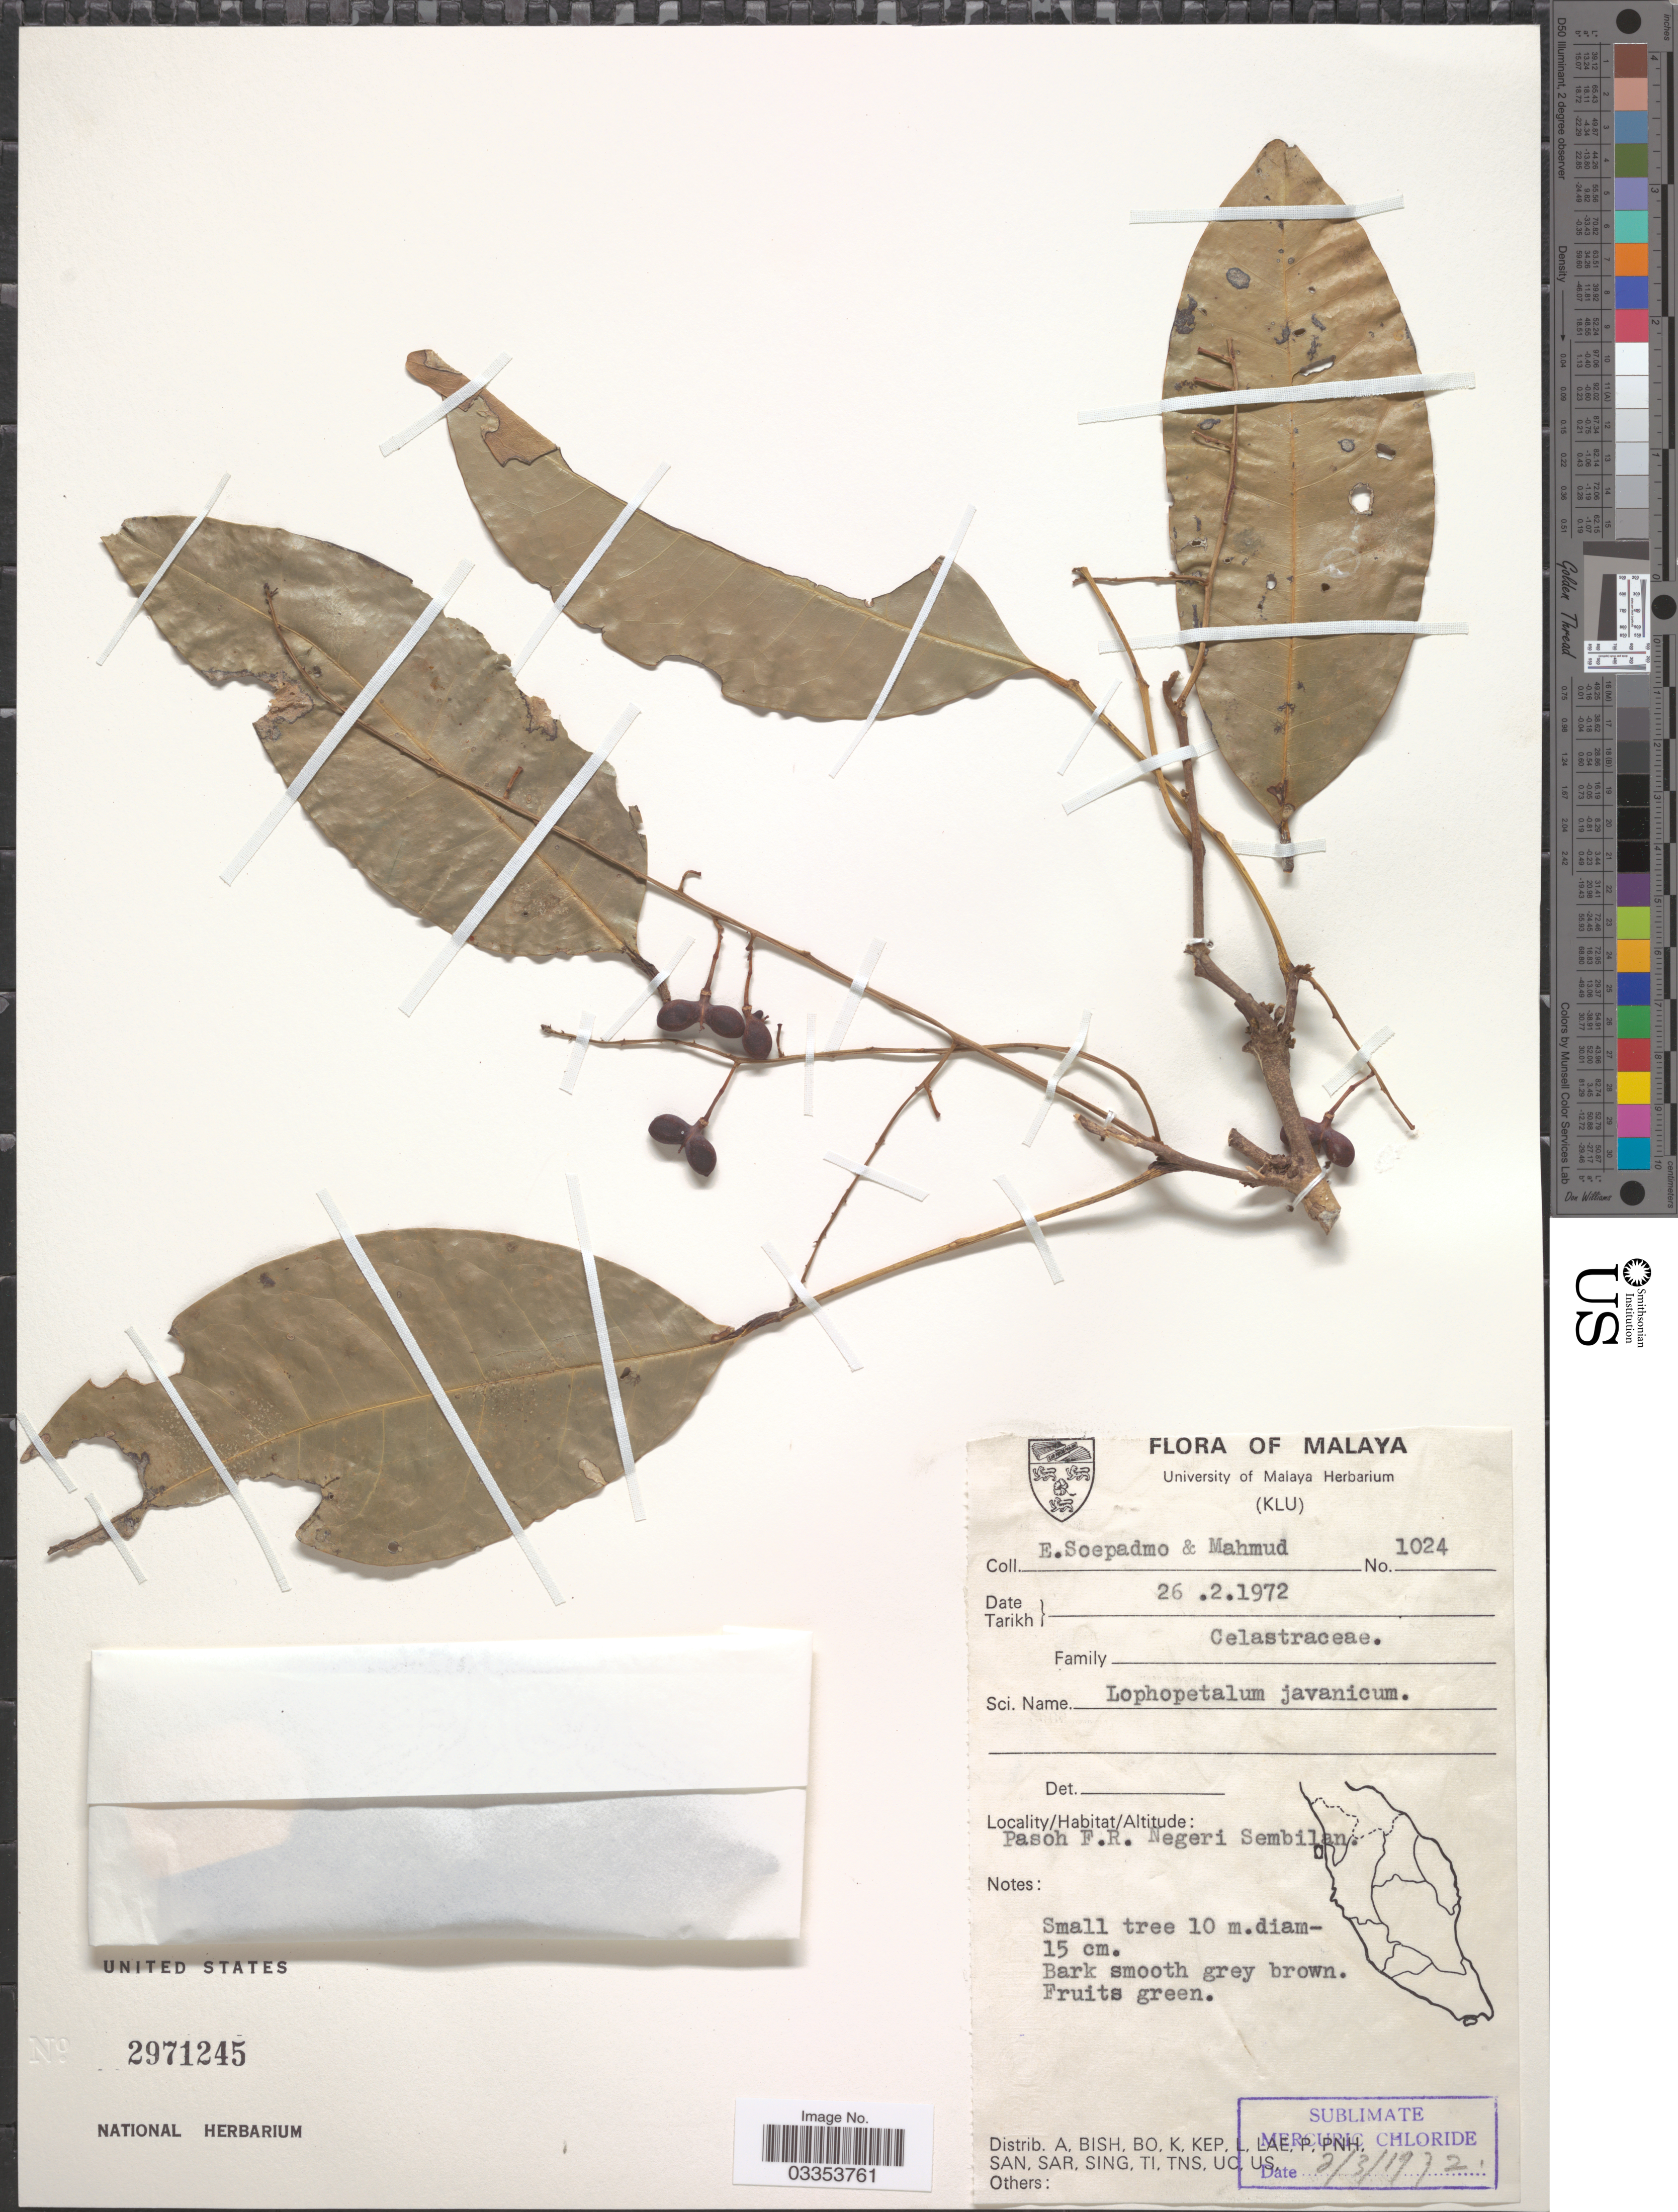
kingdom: Plantae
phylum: Tracheophyta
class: Magnoliopsida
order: Celastrales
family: Celastraceae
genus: Lophopetalum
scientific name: Lophopetalum javanicum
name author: (Zoll.) Turcz.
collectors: E. Soepadmo & -. Mahmud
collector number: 1024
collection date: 1972-02-26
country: Malaysia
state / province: Negeri Sembilan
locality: Malaya. Pasoh F.R.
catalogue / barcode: US 2971245